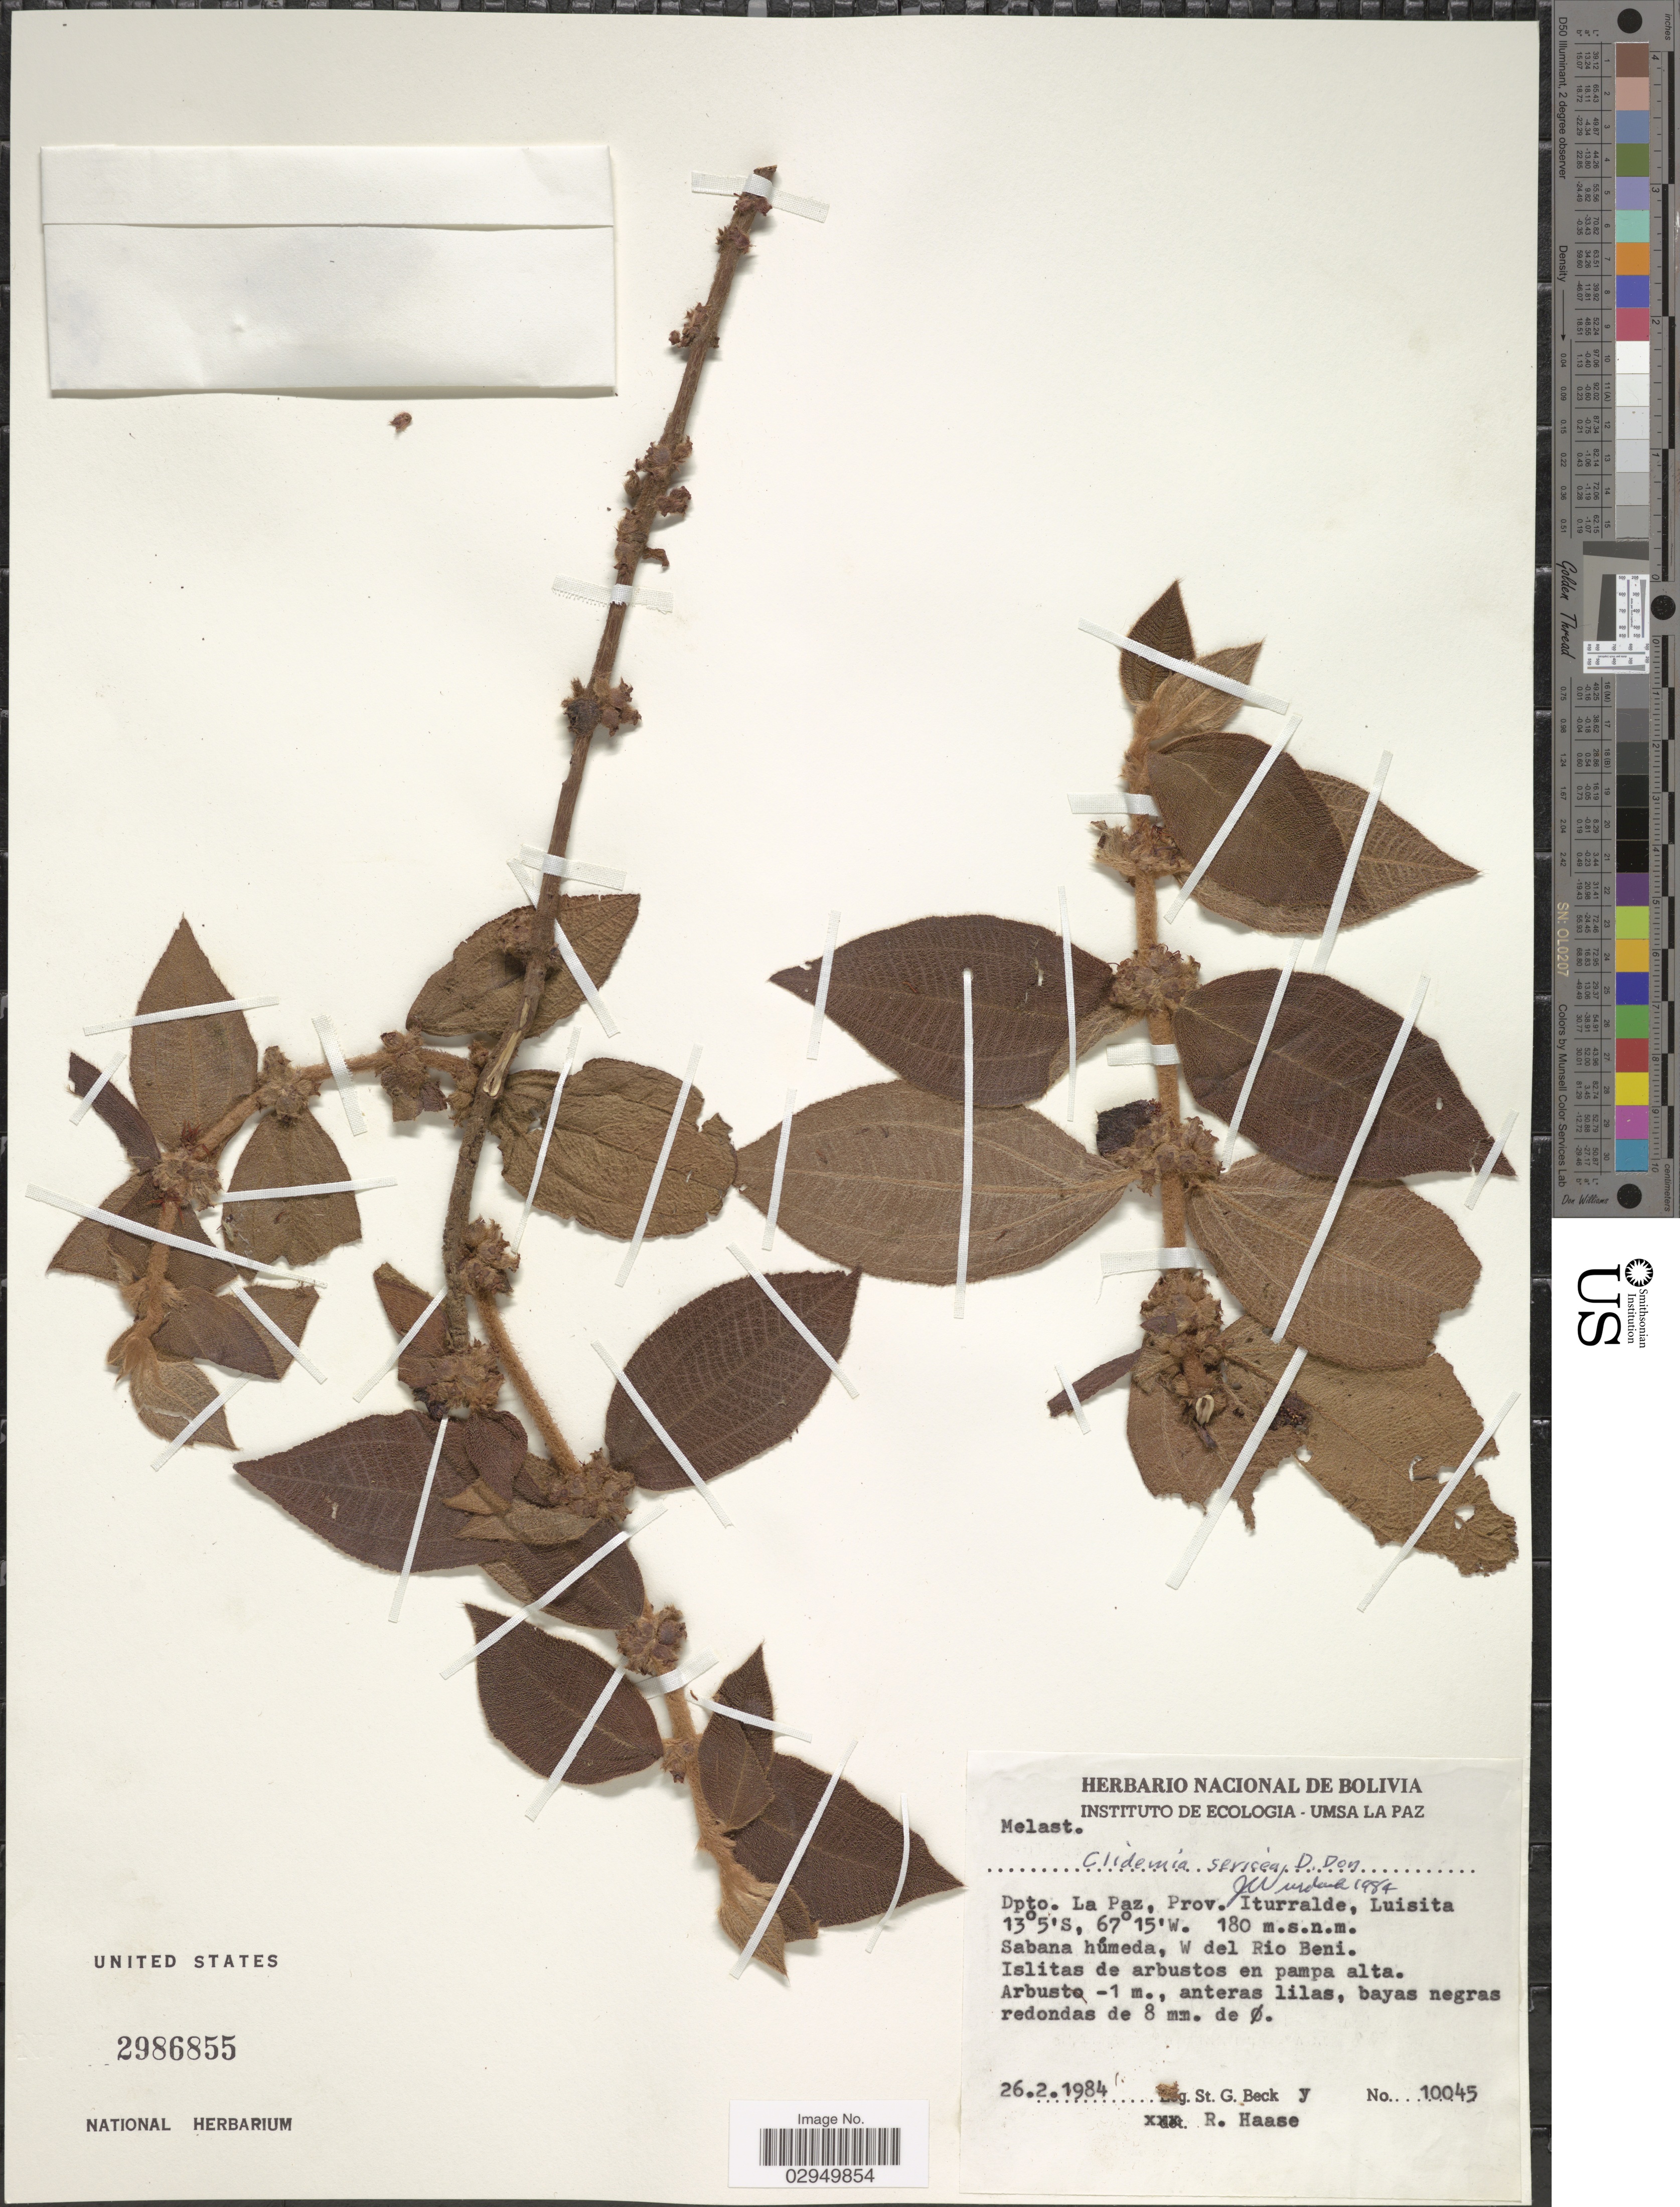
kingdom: Plantae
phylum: Tracheophyta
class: Magnoliopsida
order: Myrtales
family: Melastomataceae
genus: Clidemia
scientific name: Clidemia sericea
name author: D. Don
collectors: S. G. Beck & R. Haase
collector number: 10045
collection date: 1984-02-26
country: Bolivia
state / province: La Paz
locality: Dpto. La Paz, Prov. Iturralde, Luisita. W del Rio Beni.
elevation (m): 180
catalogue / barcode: US 2986855